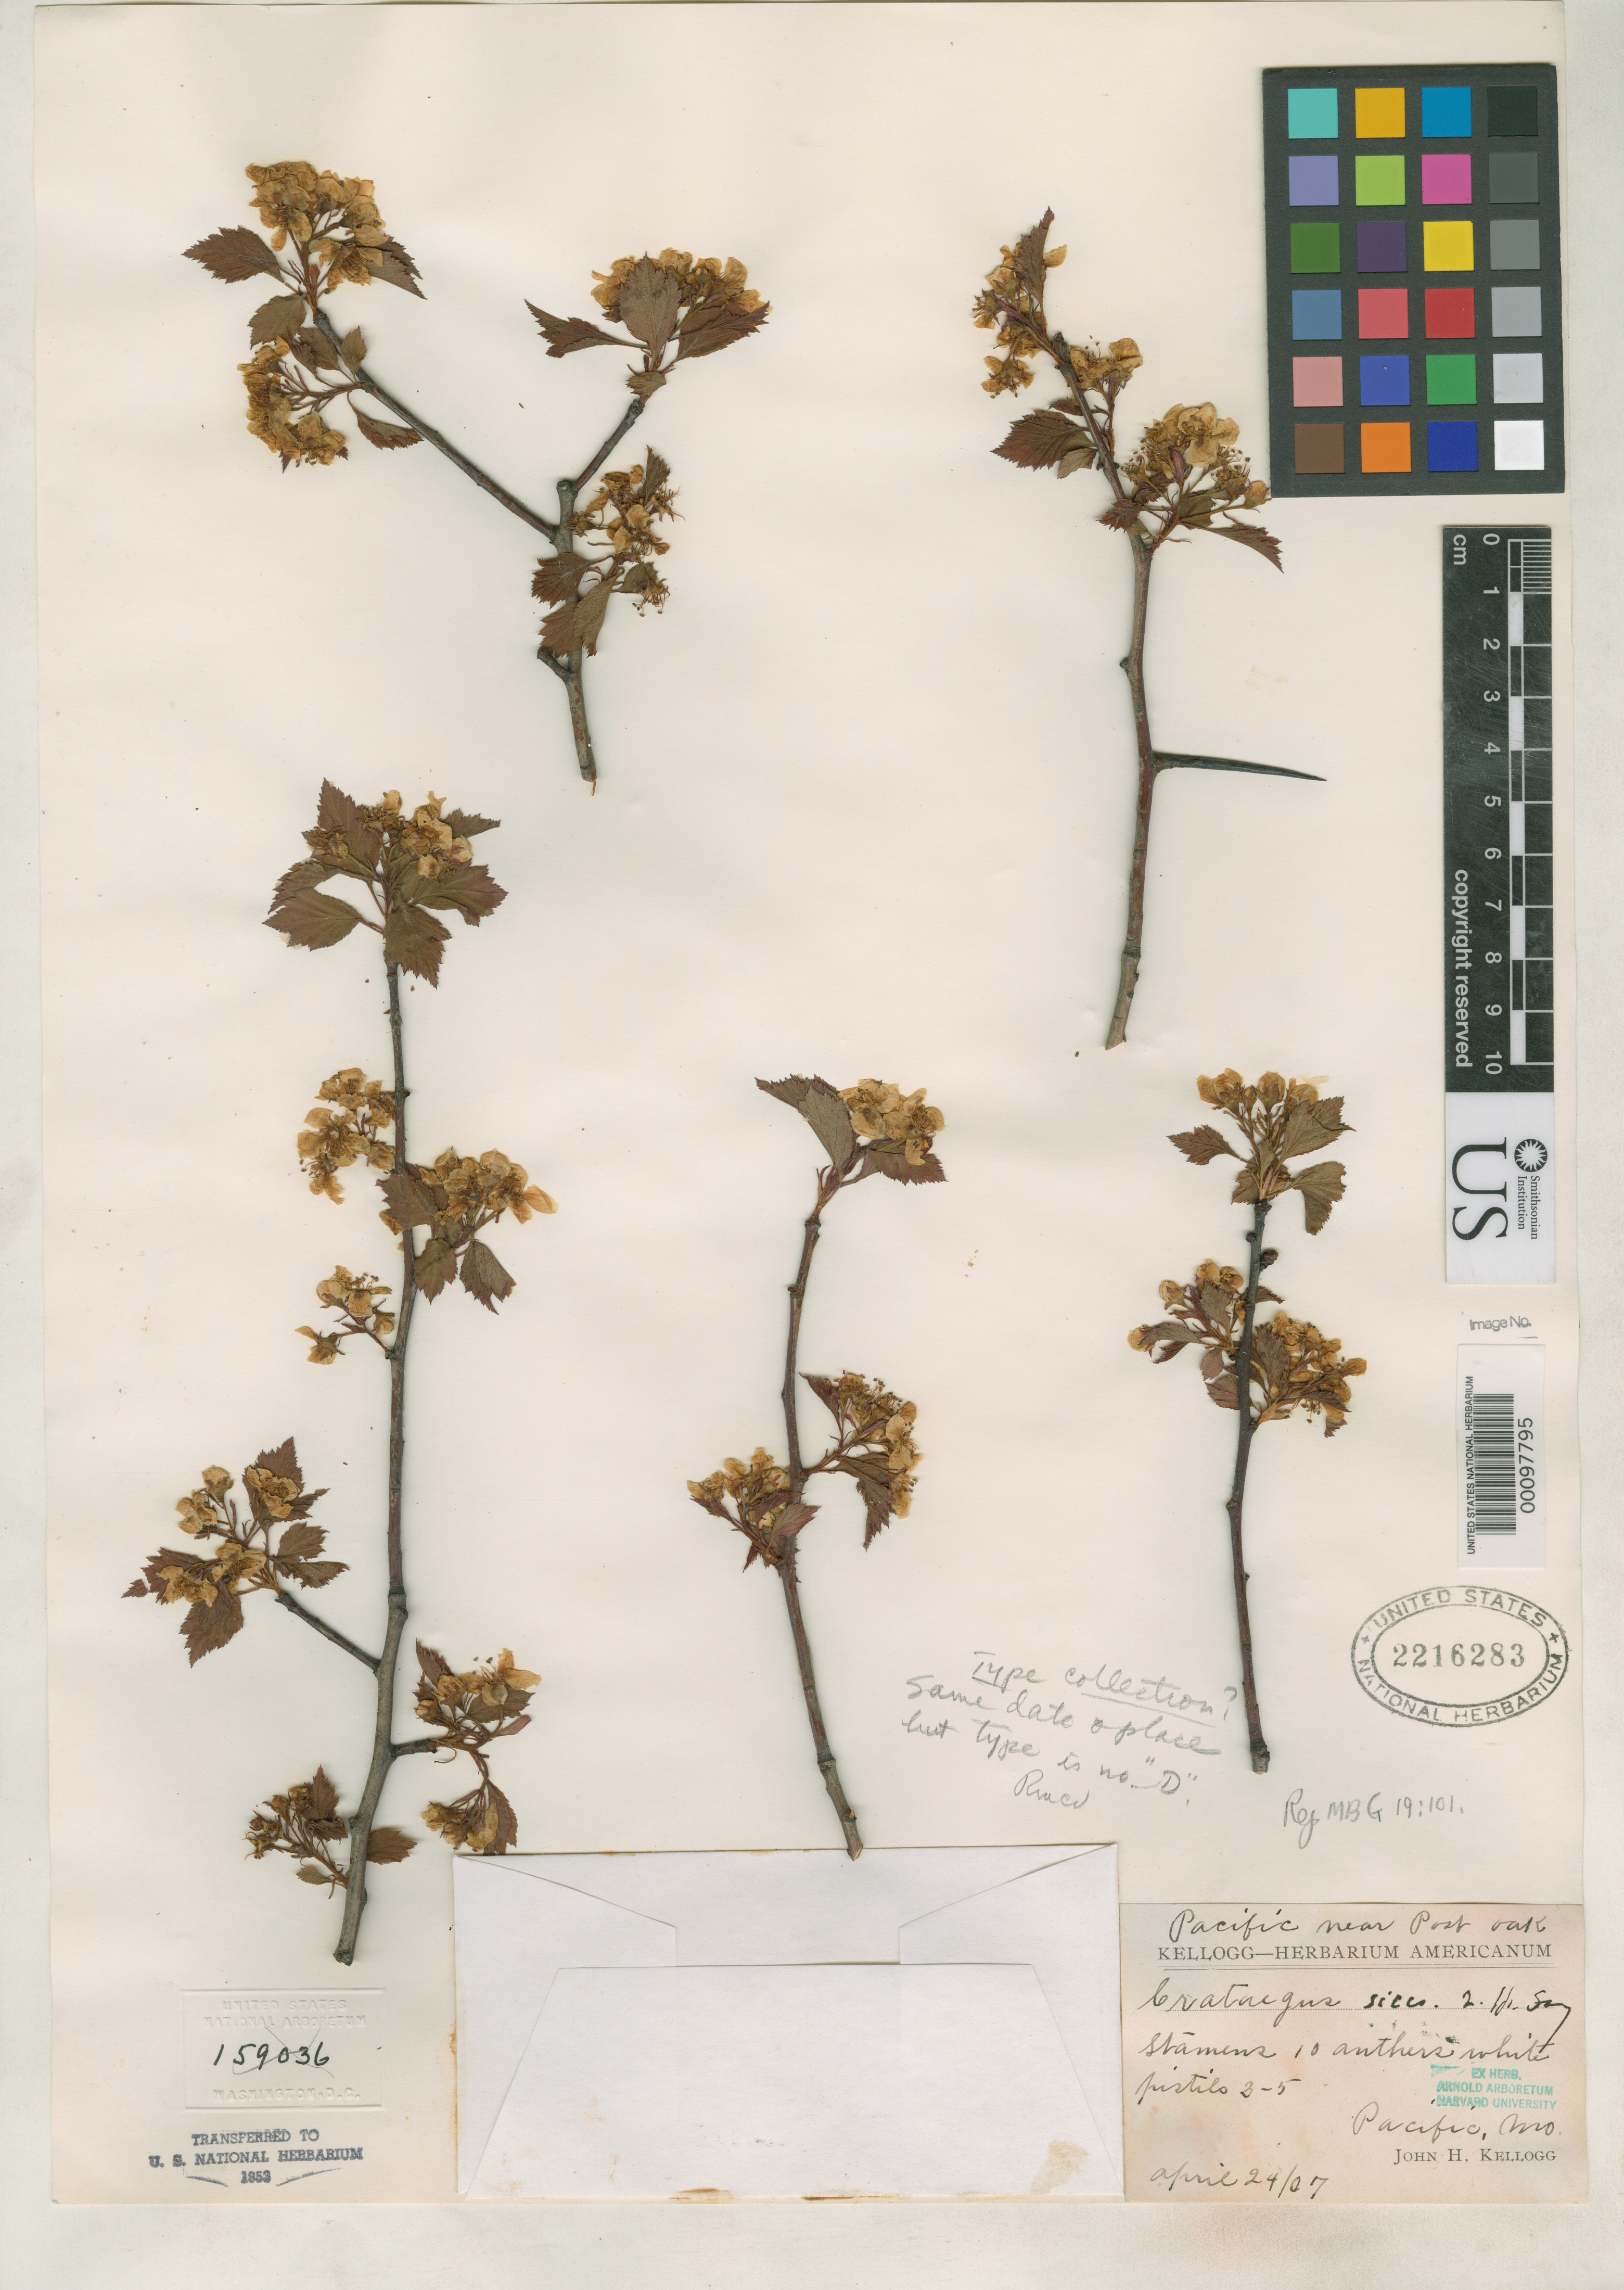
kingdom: Plantae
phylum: Tracheophyta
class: Magnoliopsida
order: Rosales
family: Rosaceae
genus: Crataegus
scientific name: Crataegus sicca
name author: Sarg.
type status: Isotype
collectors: J. H. Kellogg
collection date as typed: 24 Apr 1907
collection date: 1907-04-24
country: United States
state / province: Missouri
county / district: Franklin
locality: Pacific.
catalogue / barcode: US 2216283